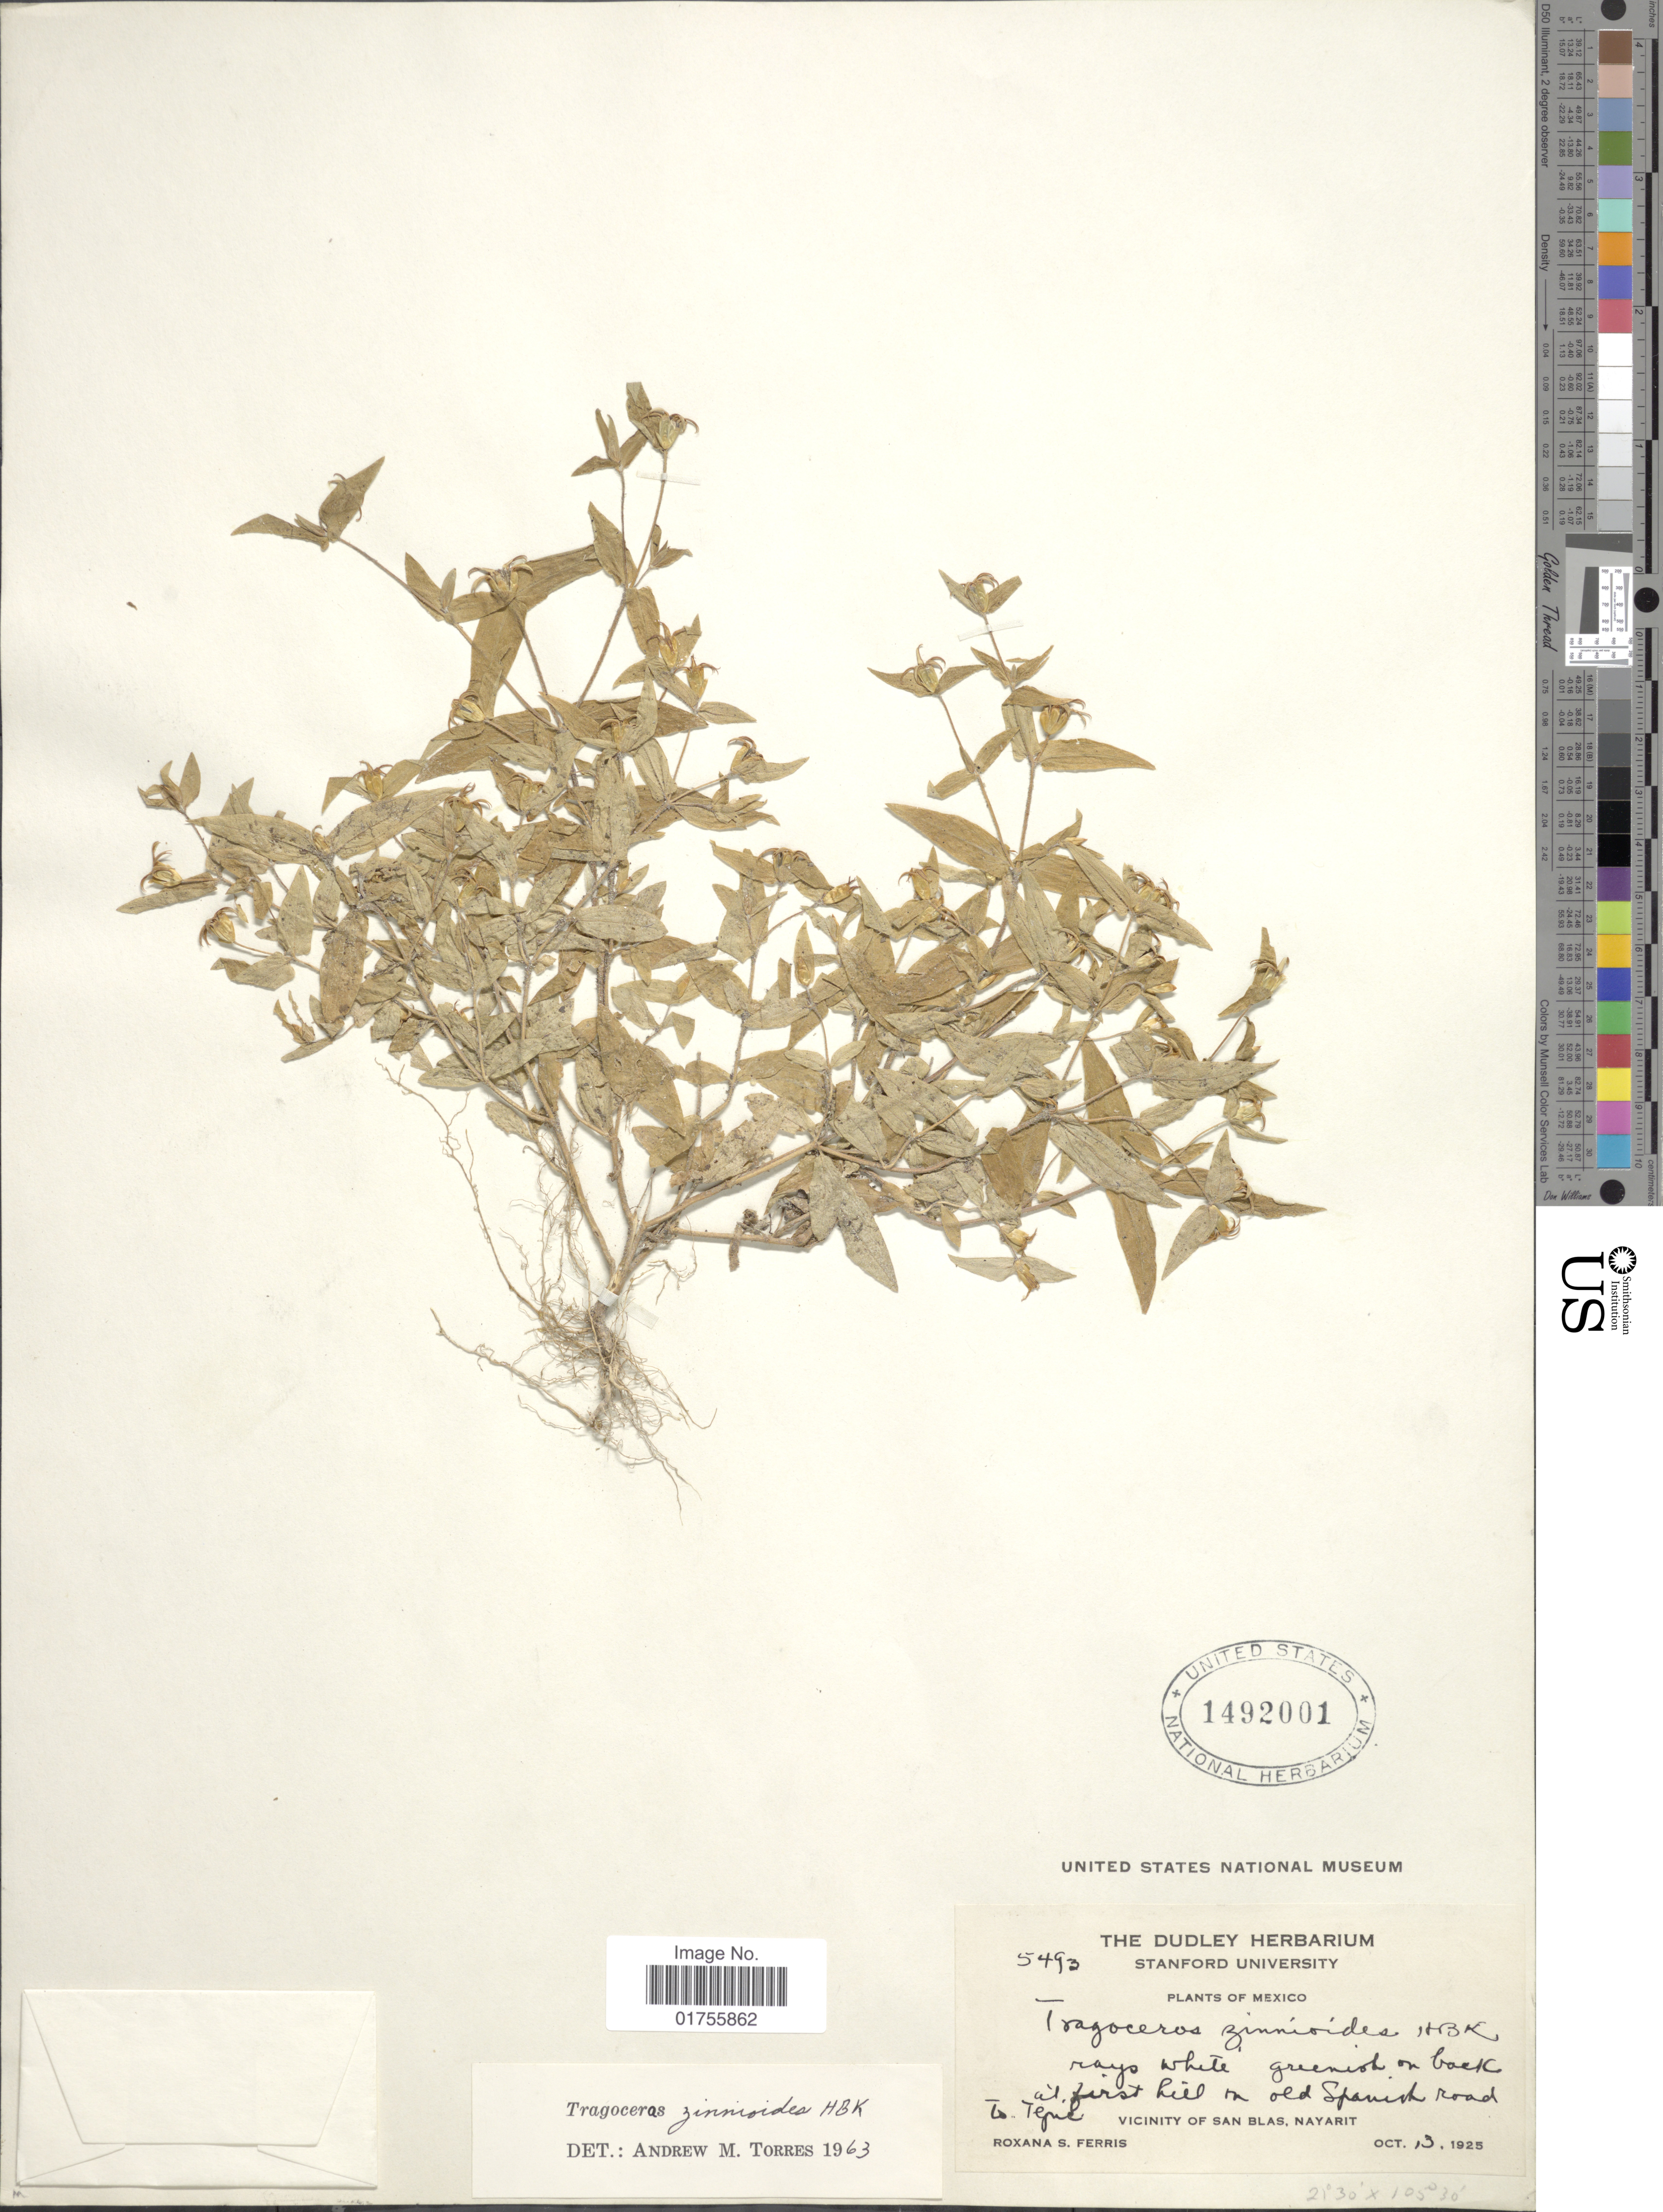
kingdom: Plantae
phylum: Tracheophyta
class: Magnoliopsida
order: Asterales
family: Asteraceae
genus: Tragoceros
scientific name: Tragoceros zinnioides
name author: Kunth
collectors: R. S. Ferris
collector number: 5493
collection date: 1925-10-13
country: Mexico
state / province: Nayarit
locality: Vicinity of San Blas, Nayarit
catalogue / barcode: US 1492001